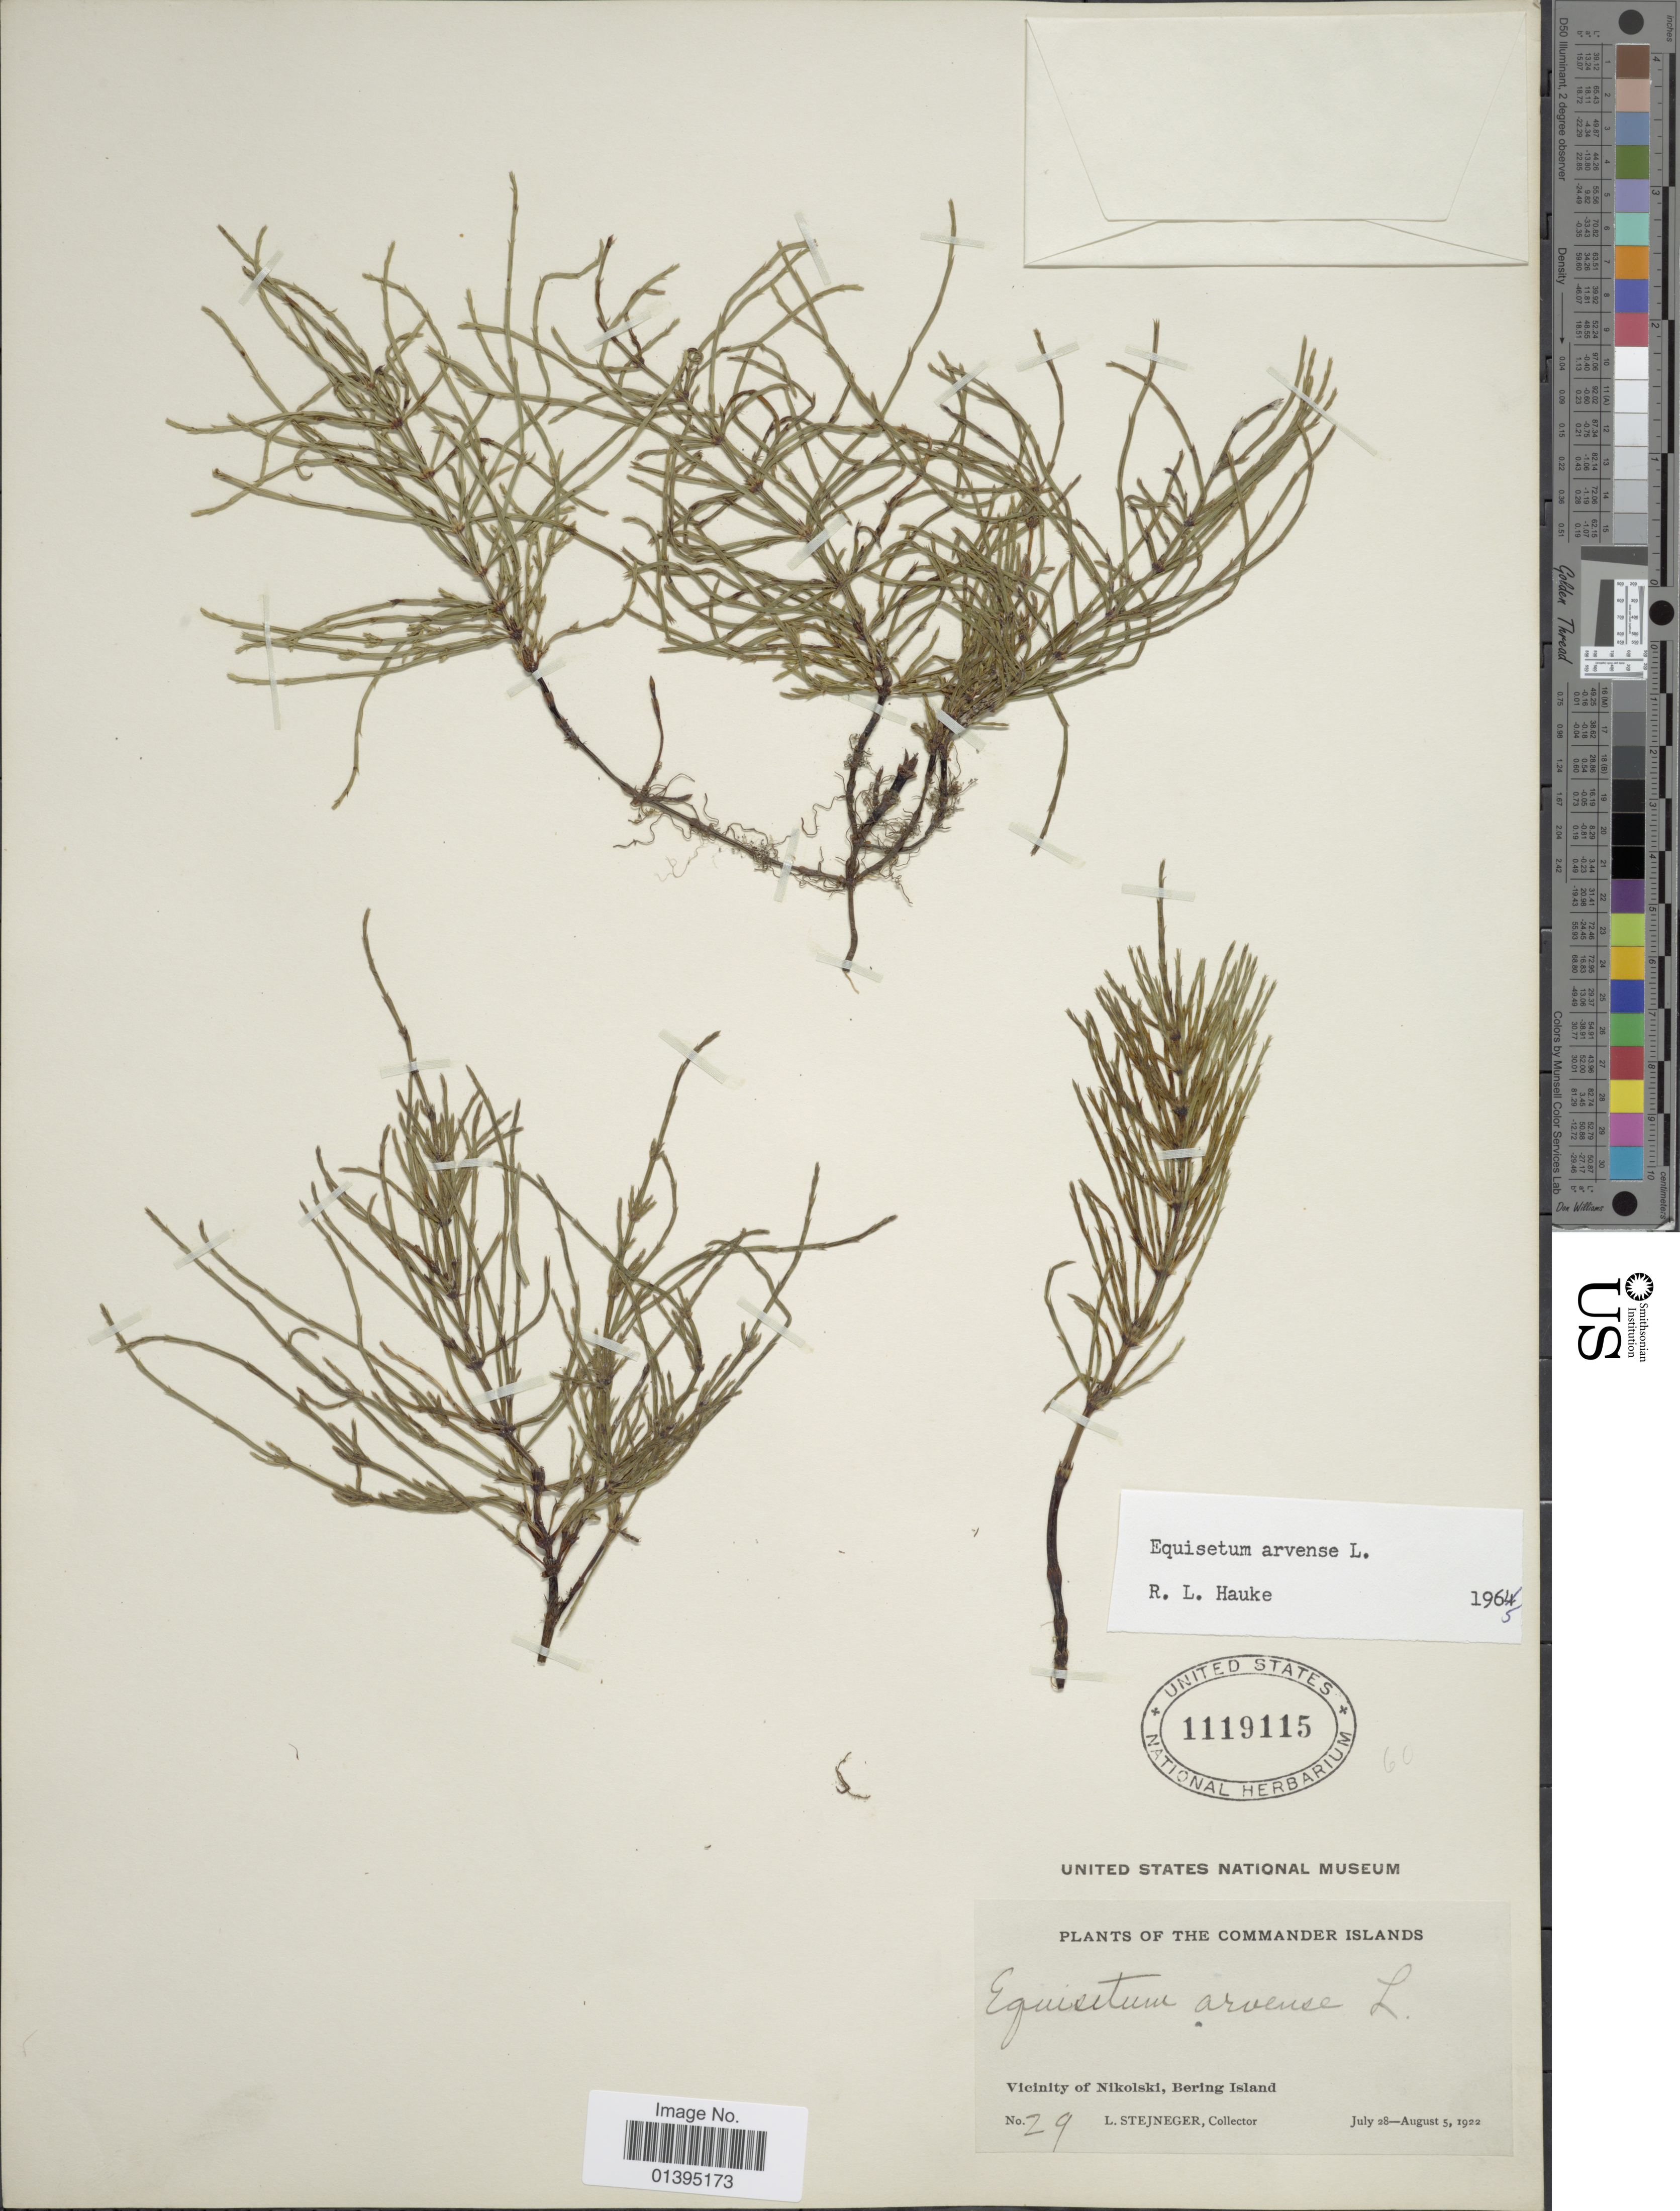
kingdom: Plantae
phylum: Tracheophyta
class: Polypodiopsida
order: Equisetales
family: Equisetaceae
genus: Equisetum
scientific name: Equisetum arvense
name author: L.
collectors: L. Stejneger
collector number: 29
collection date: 1922-07-28/1922-08-05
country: Russian Federation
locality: Commander Islands, Vicinity of Nikolski, Bering Island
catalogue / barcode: US 1119115